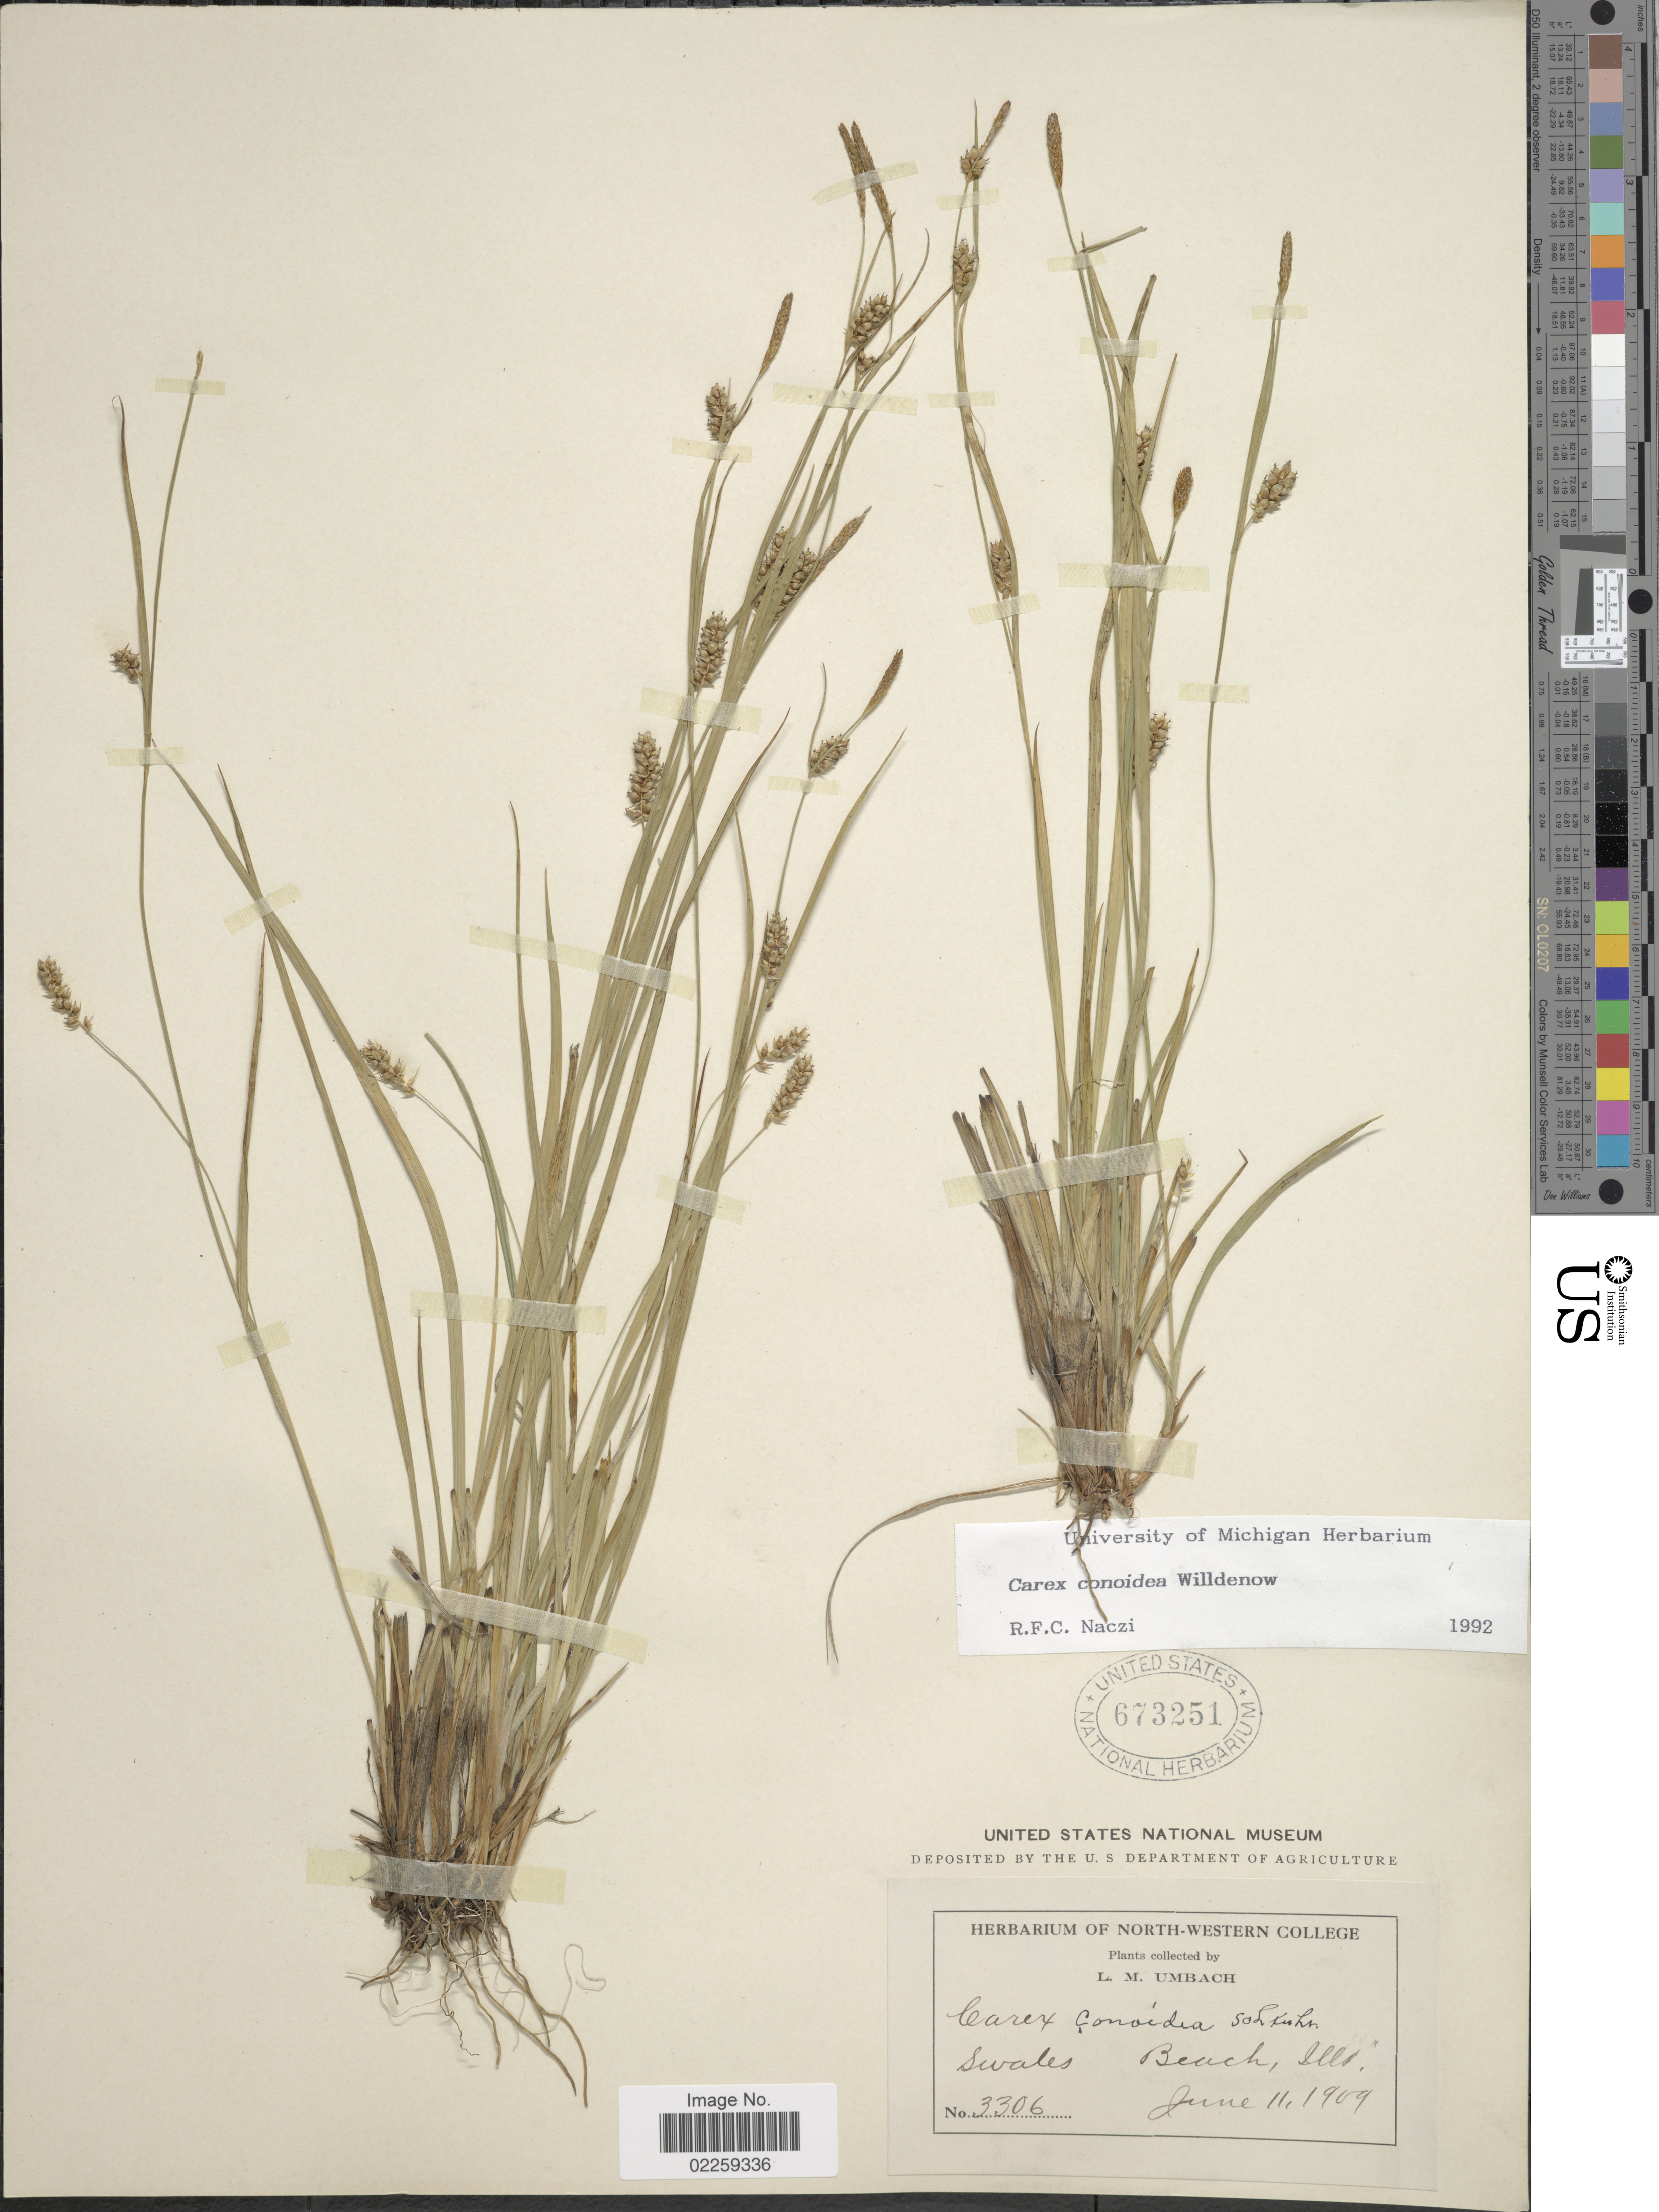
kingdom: Plantae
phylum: Tracheophyta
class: Liliopsida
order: Poales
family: Cyperaceae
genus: Carex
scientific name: Carex conoidea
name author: Willd.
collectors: L. M. Umbach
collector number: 3306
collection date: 1909-06-11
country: United States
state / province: Illinois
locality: Beach, Swales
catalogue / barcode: US 673251